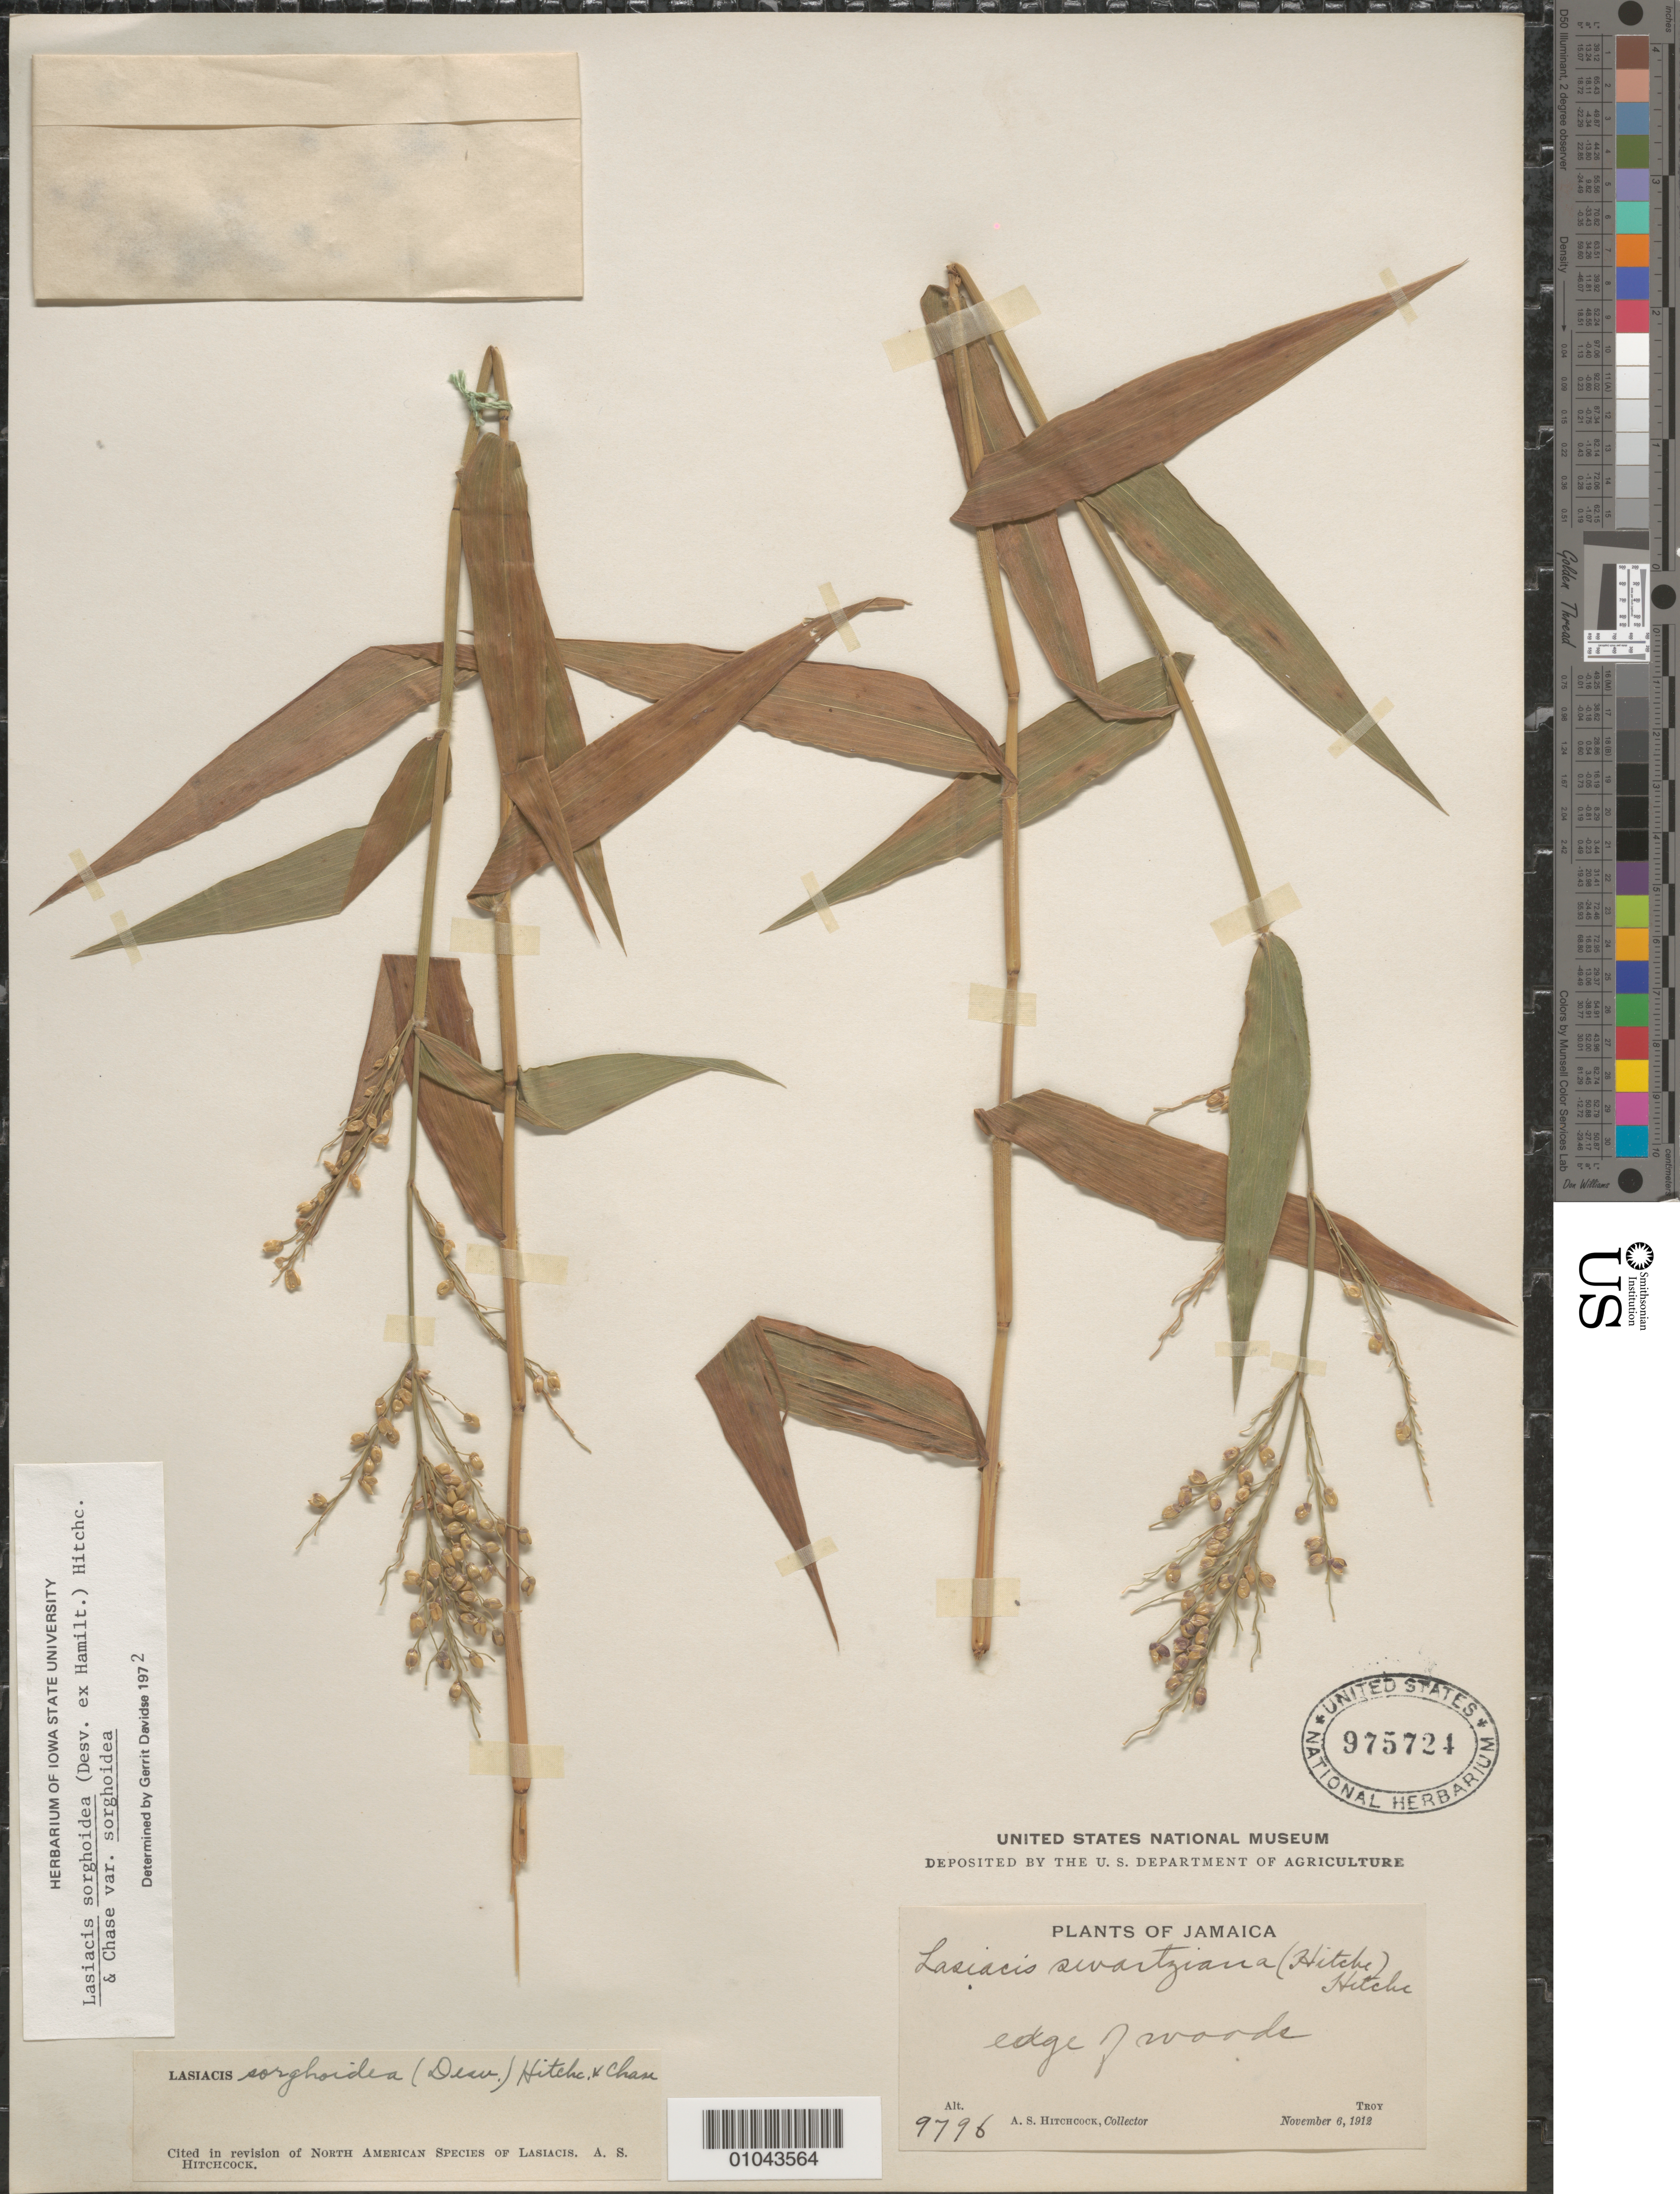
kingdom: Plantae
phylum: Tracheophyta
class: Liliopsida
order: Poales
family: Poaceae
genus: Lasiacis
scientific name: Lasiacis sorghoidea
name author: (Desv. ex Ham.) Hitchc. & Chase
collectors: A. S. Hitchcock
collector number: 9796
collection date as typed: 06 Nov 1912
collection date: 1912-11-06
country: Jamaica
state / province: Trelawny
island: Jamaica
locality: Troy, edge of woods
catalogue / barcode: US 975724